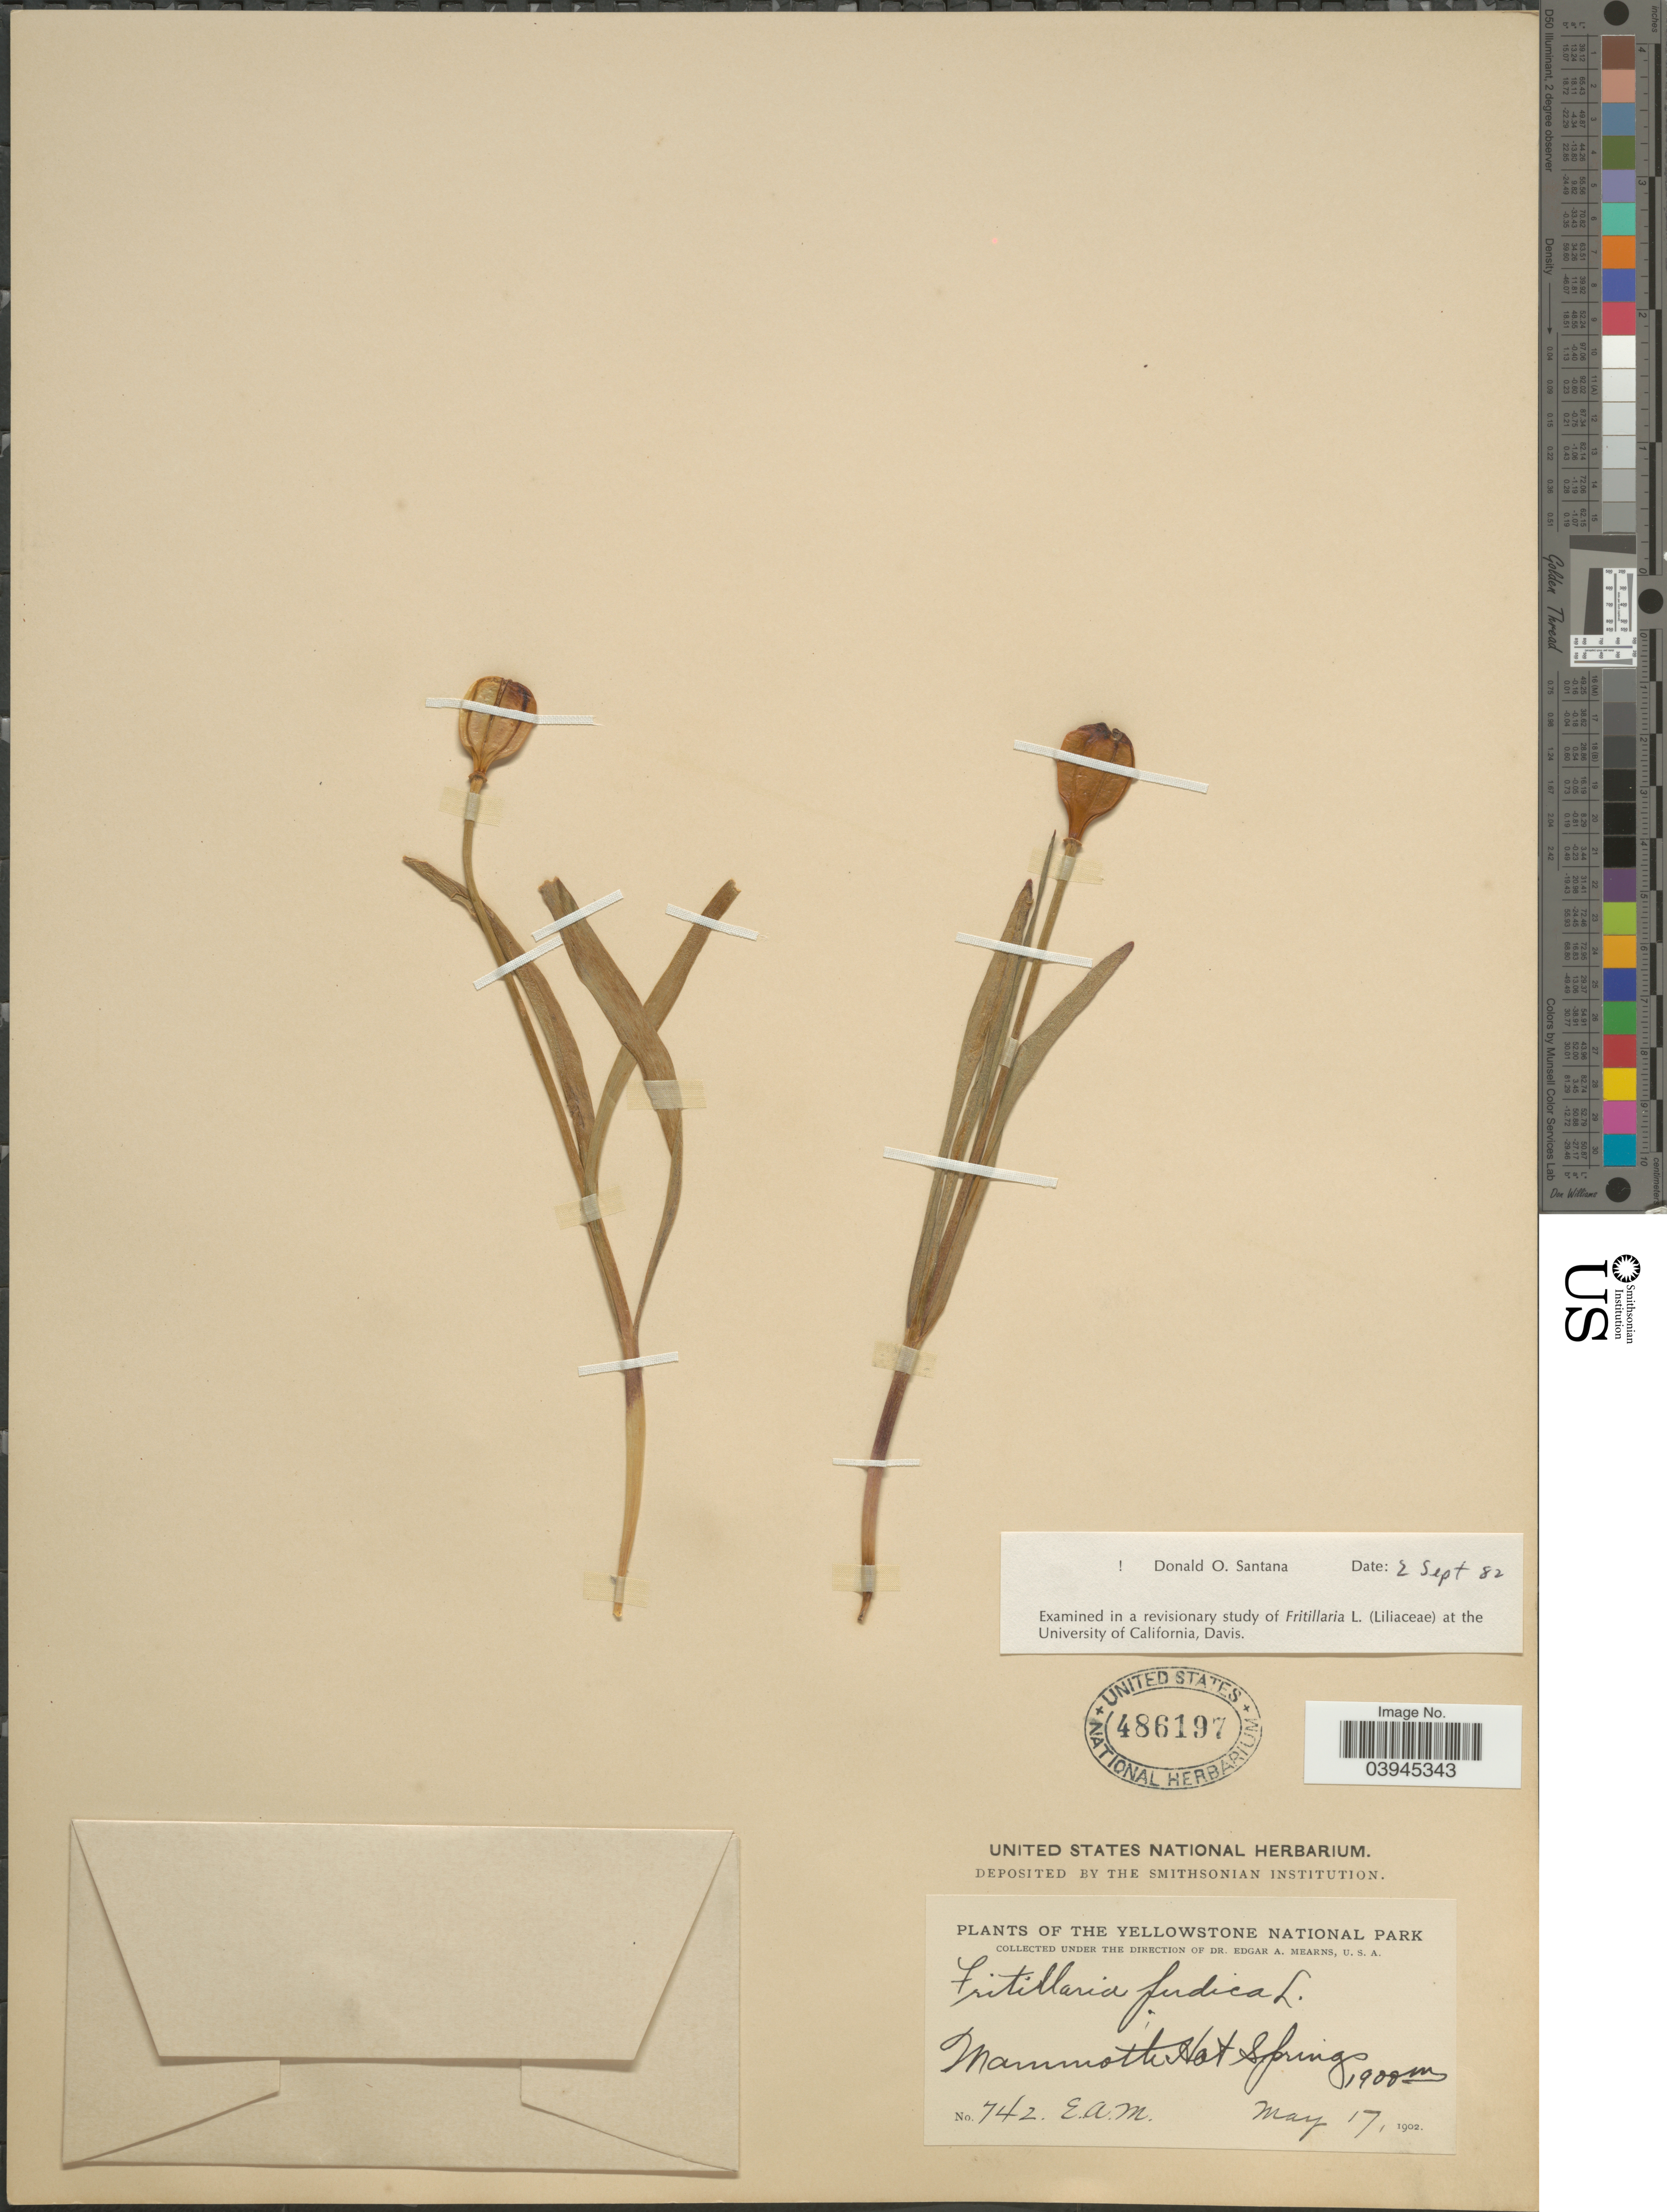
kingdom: Plantae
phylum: Tracheophyta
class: Liliopsida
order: Liliales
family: Liliaceae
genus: Fritillaria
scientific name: Fritillaria pudica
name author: (Pursh) Spreng.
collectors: E. A. Mearns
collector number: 742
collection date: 1902-05-17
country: United States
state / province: Wyoming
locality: The Yellowstone National Park. Mammoth Hot Springs.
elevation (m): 1900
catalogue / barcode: US 486197